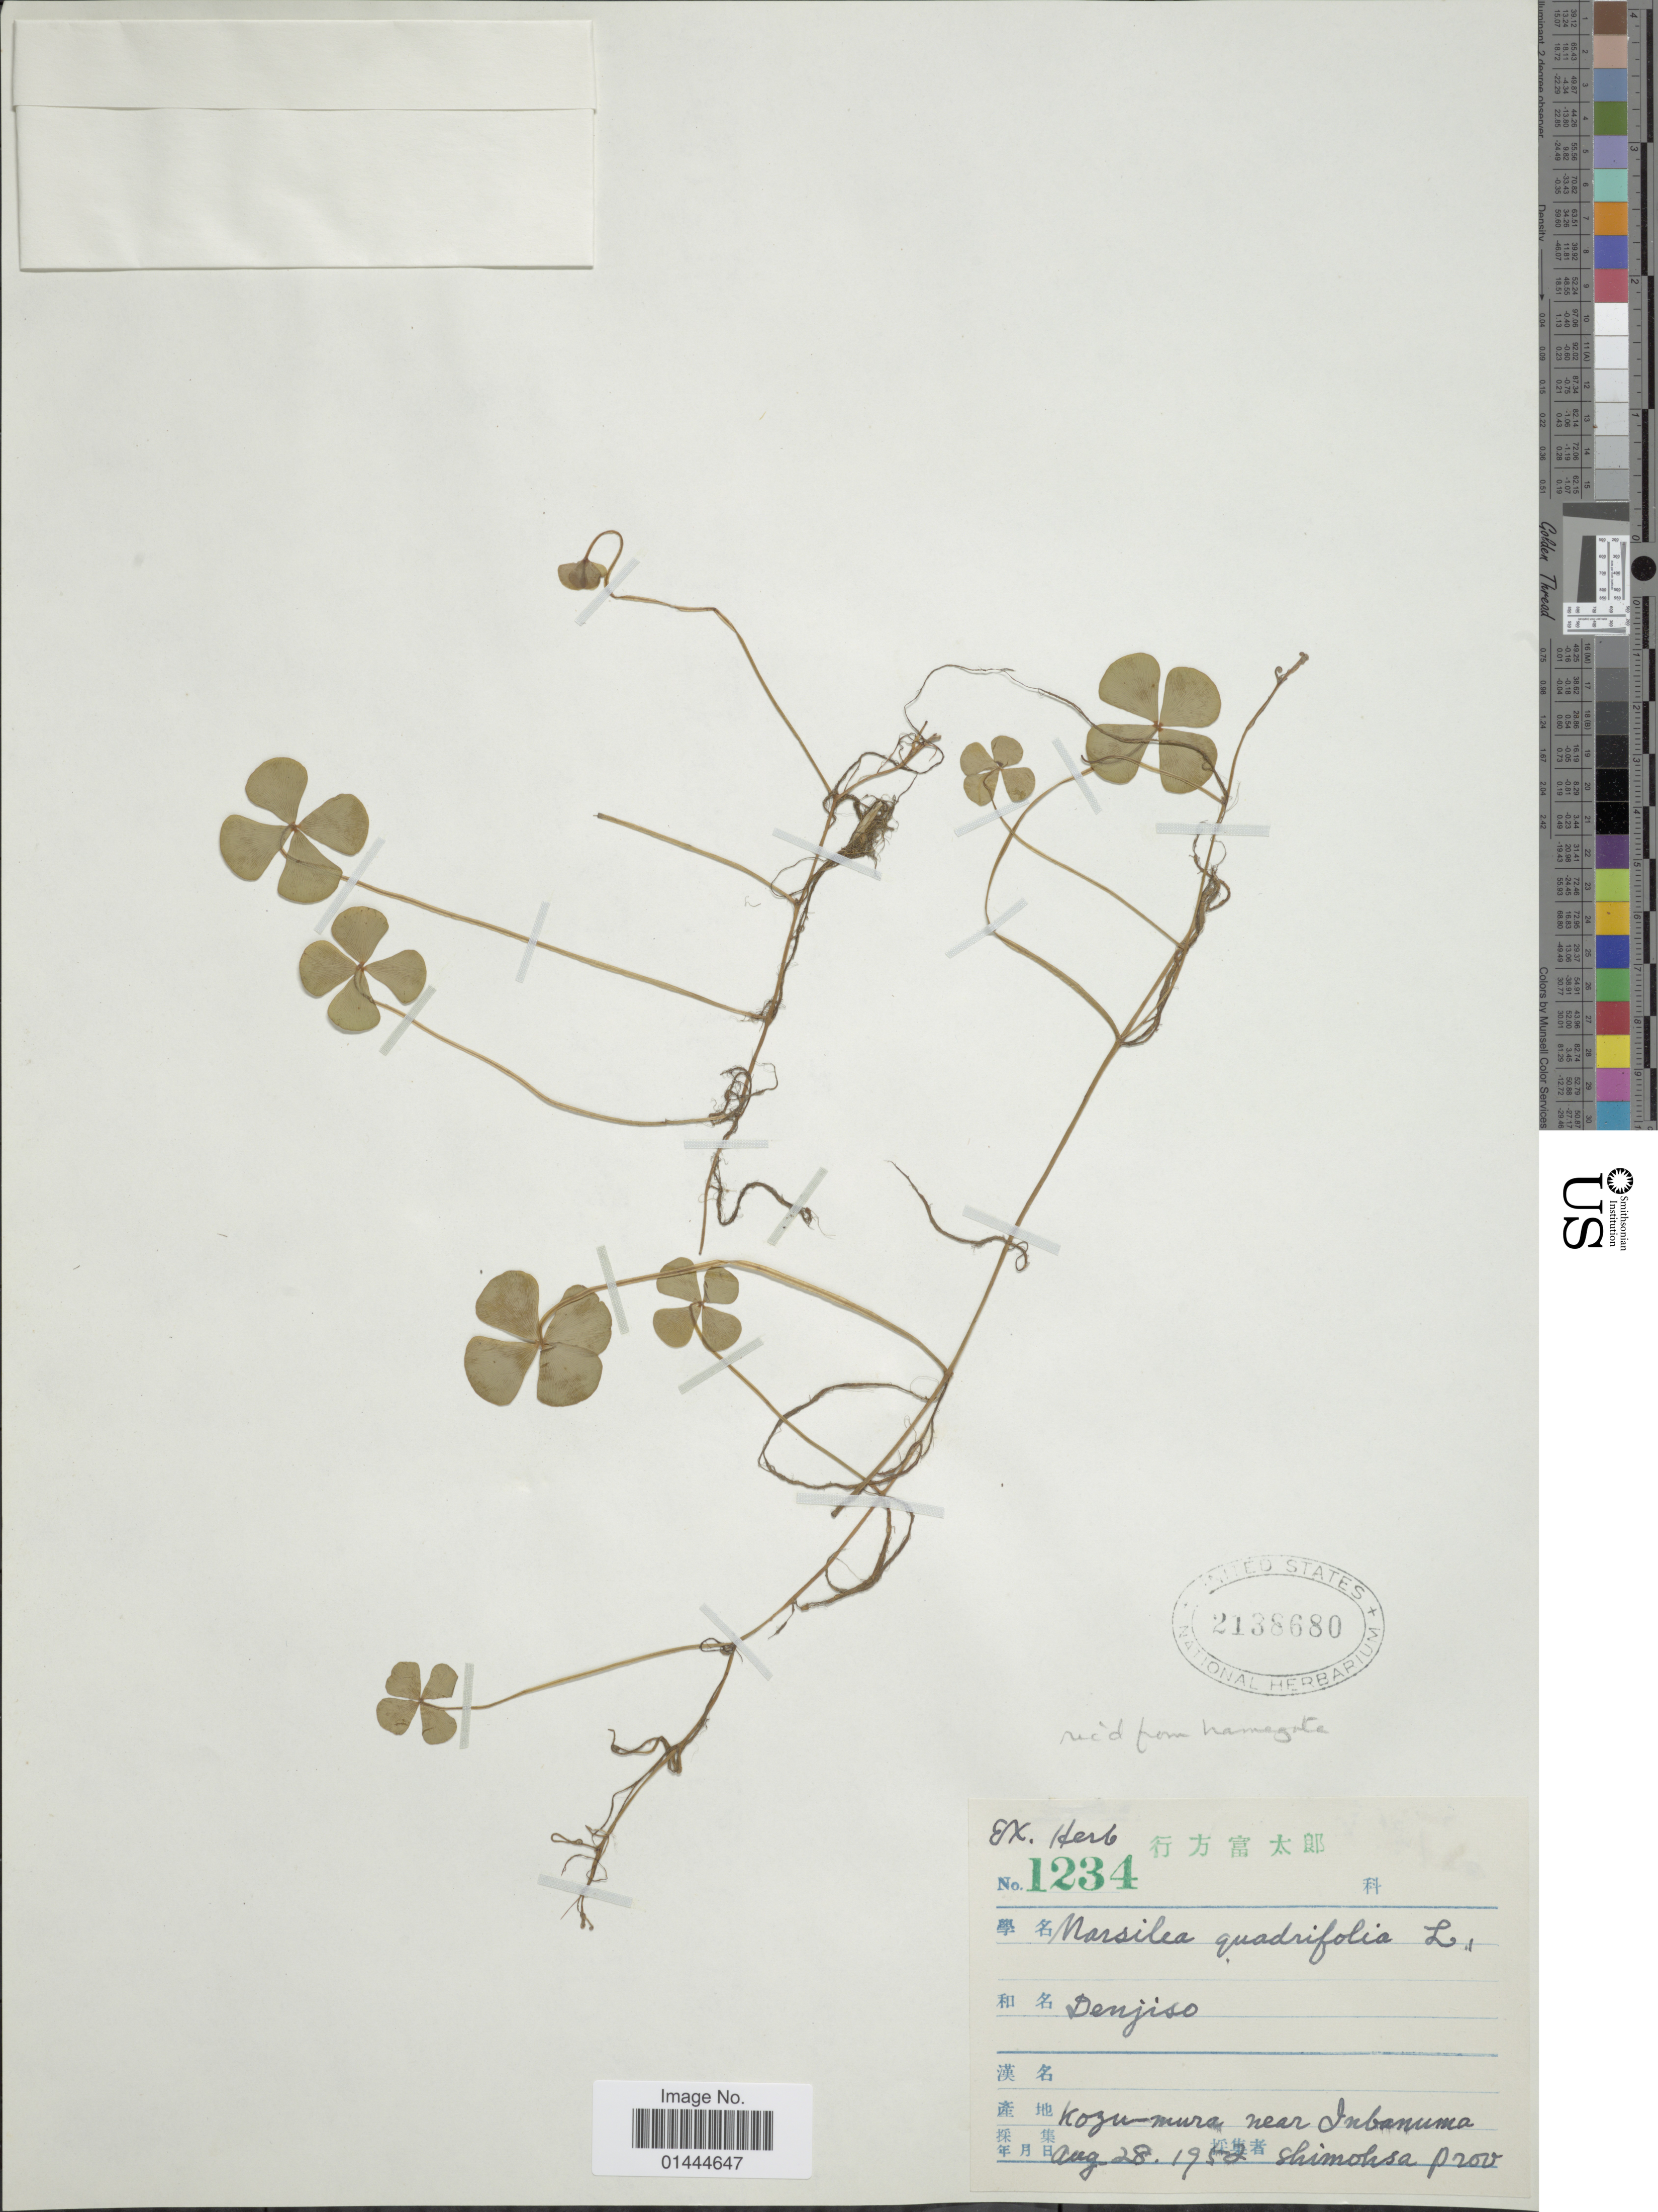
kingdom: Plantae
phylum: Tracheophyta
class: Polypodiopsida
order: Salviniales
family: Marsileaceae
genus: Marsilea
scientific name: Marsilea quadrifolia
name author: L.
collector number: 1234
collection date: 1952-08-28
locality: Shimoksa Prov.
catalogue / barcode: US 2138680